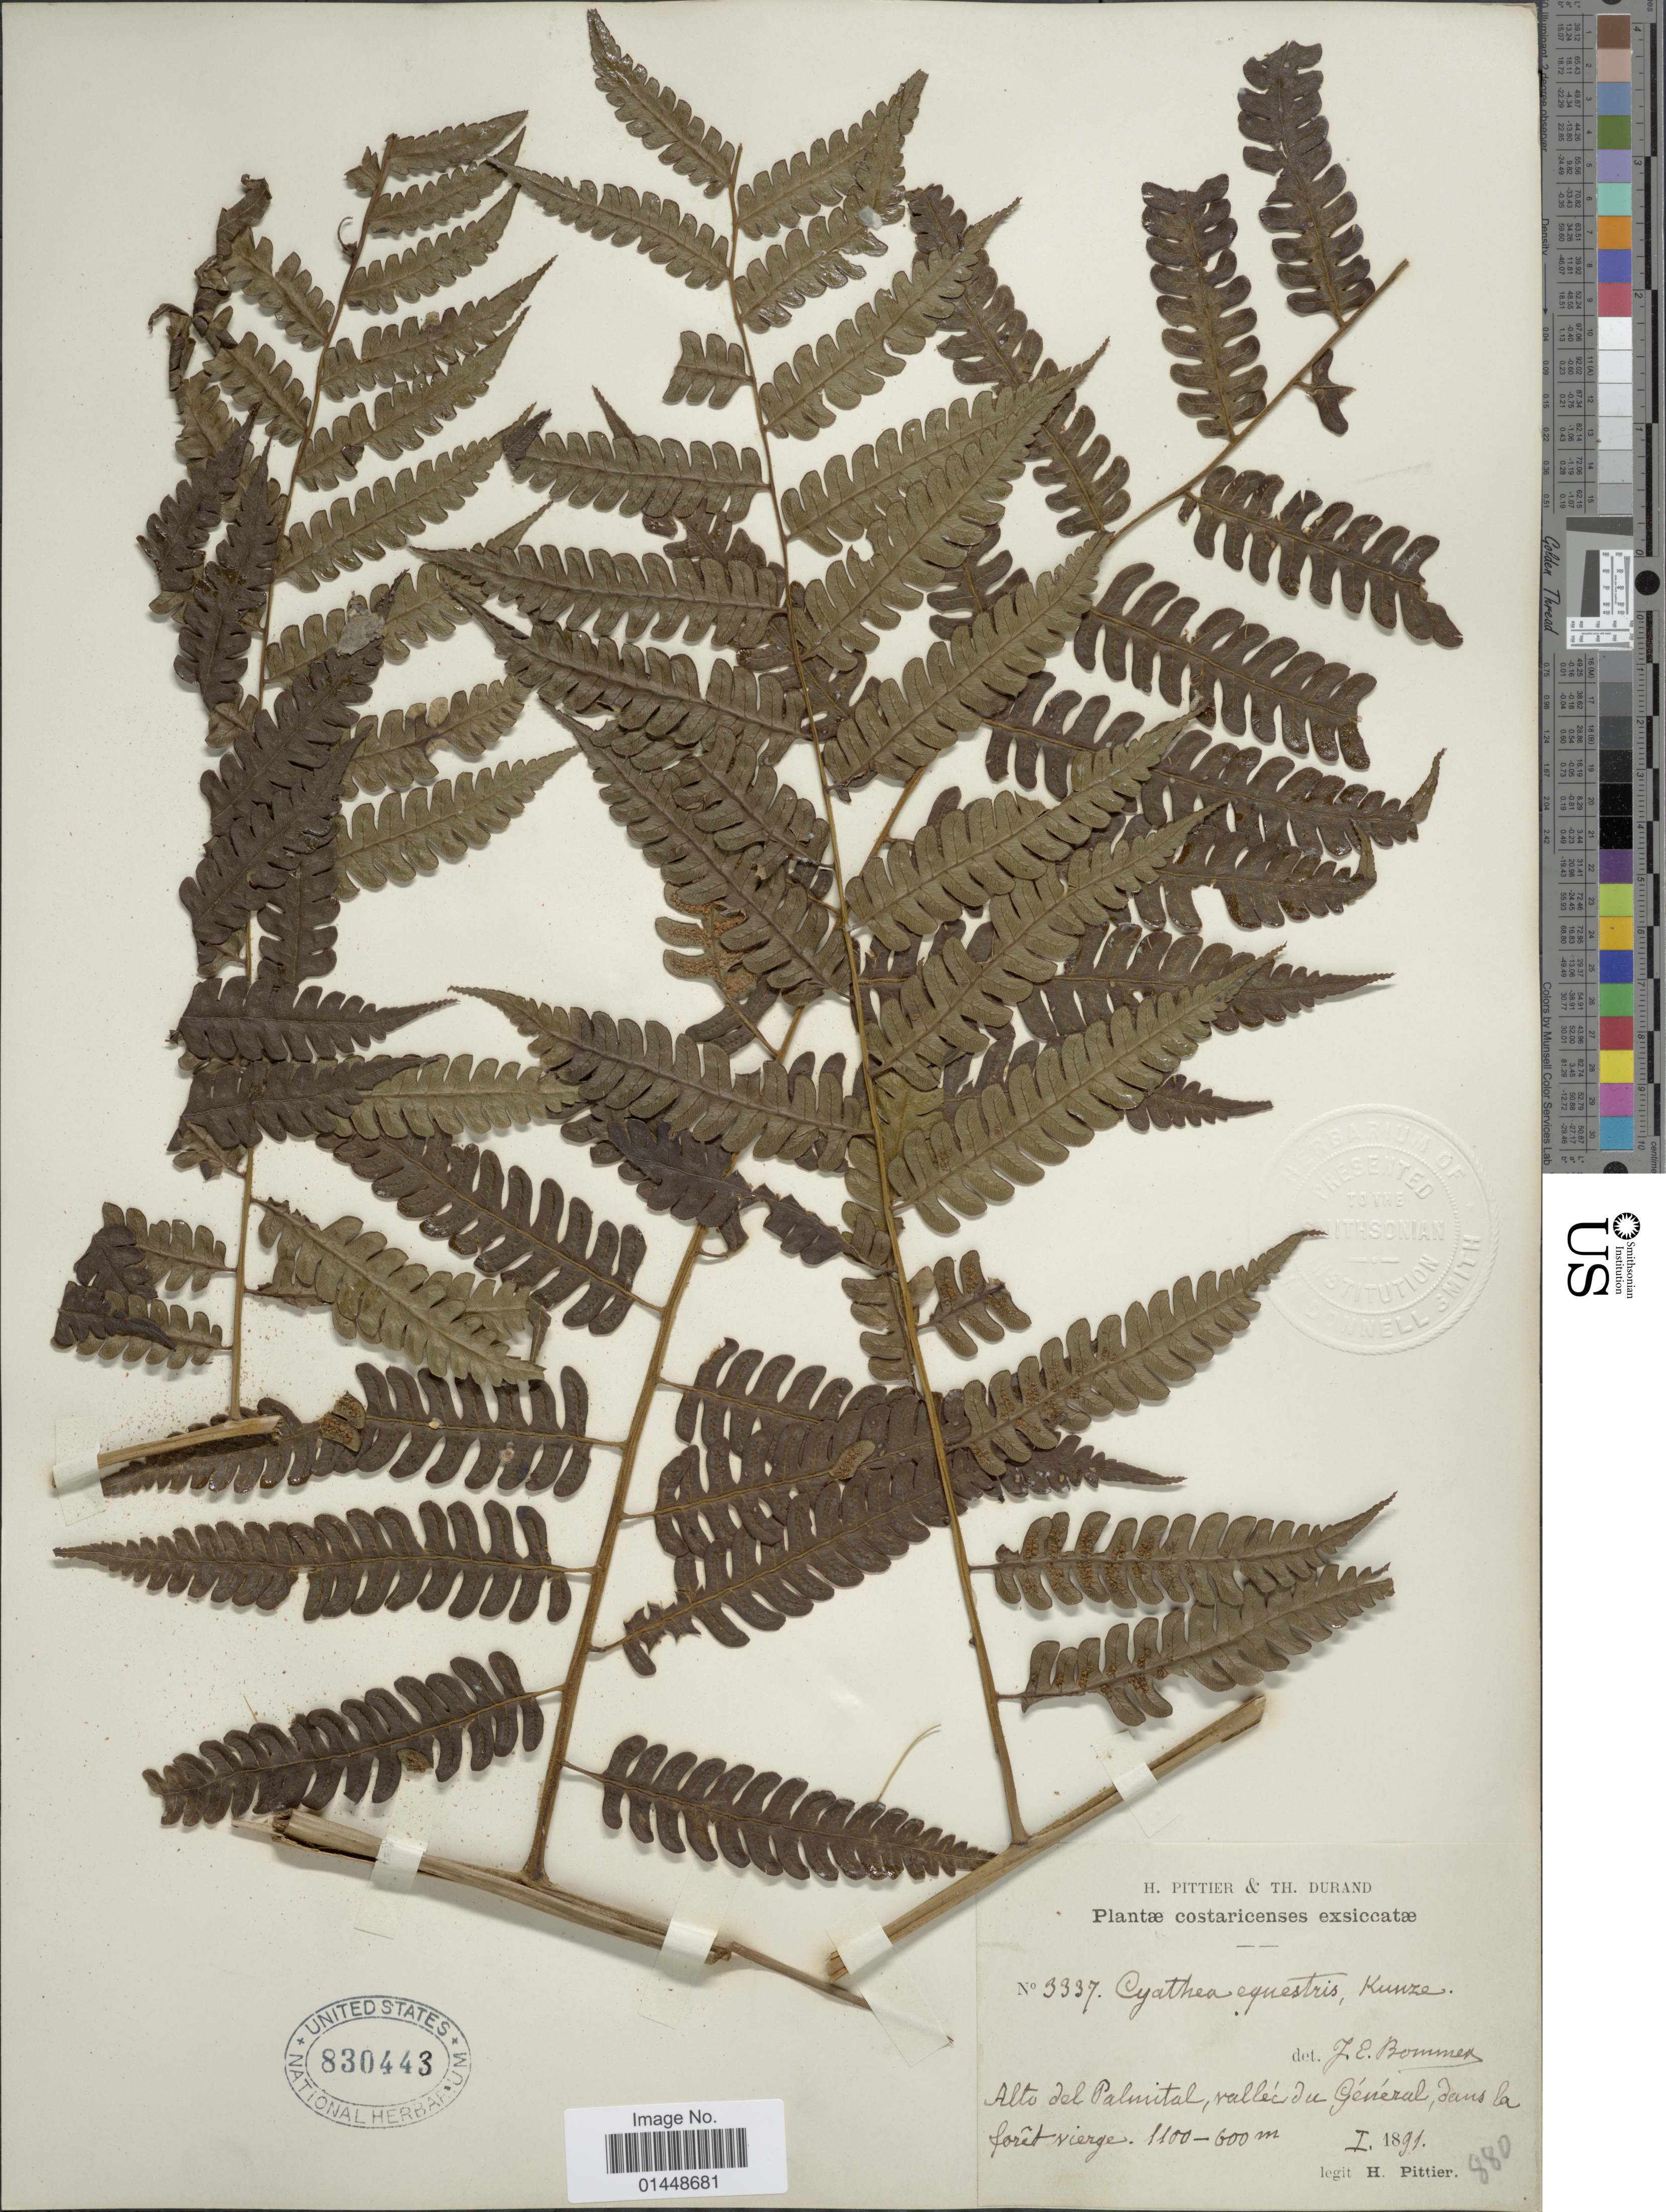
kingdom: Plantae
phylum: Tracheophyta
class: Polypodiopsida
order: Cyatheales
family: Cyatheaceae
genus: Cyathea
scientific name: Cyathea divergens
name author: Kunze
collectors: H. F. Pittier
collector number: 3337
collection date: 1891-01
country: Costa Rica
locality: Alto del Palmital, vallée du Général, dans la forêt vierge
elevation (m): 600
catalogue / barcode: US 830443